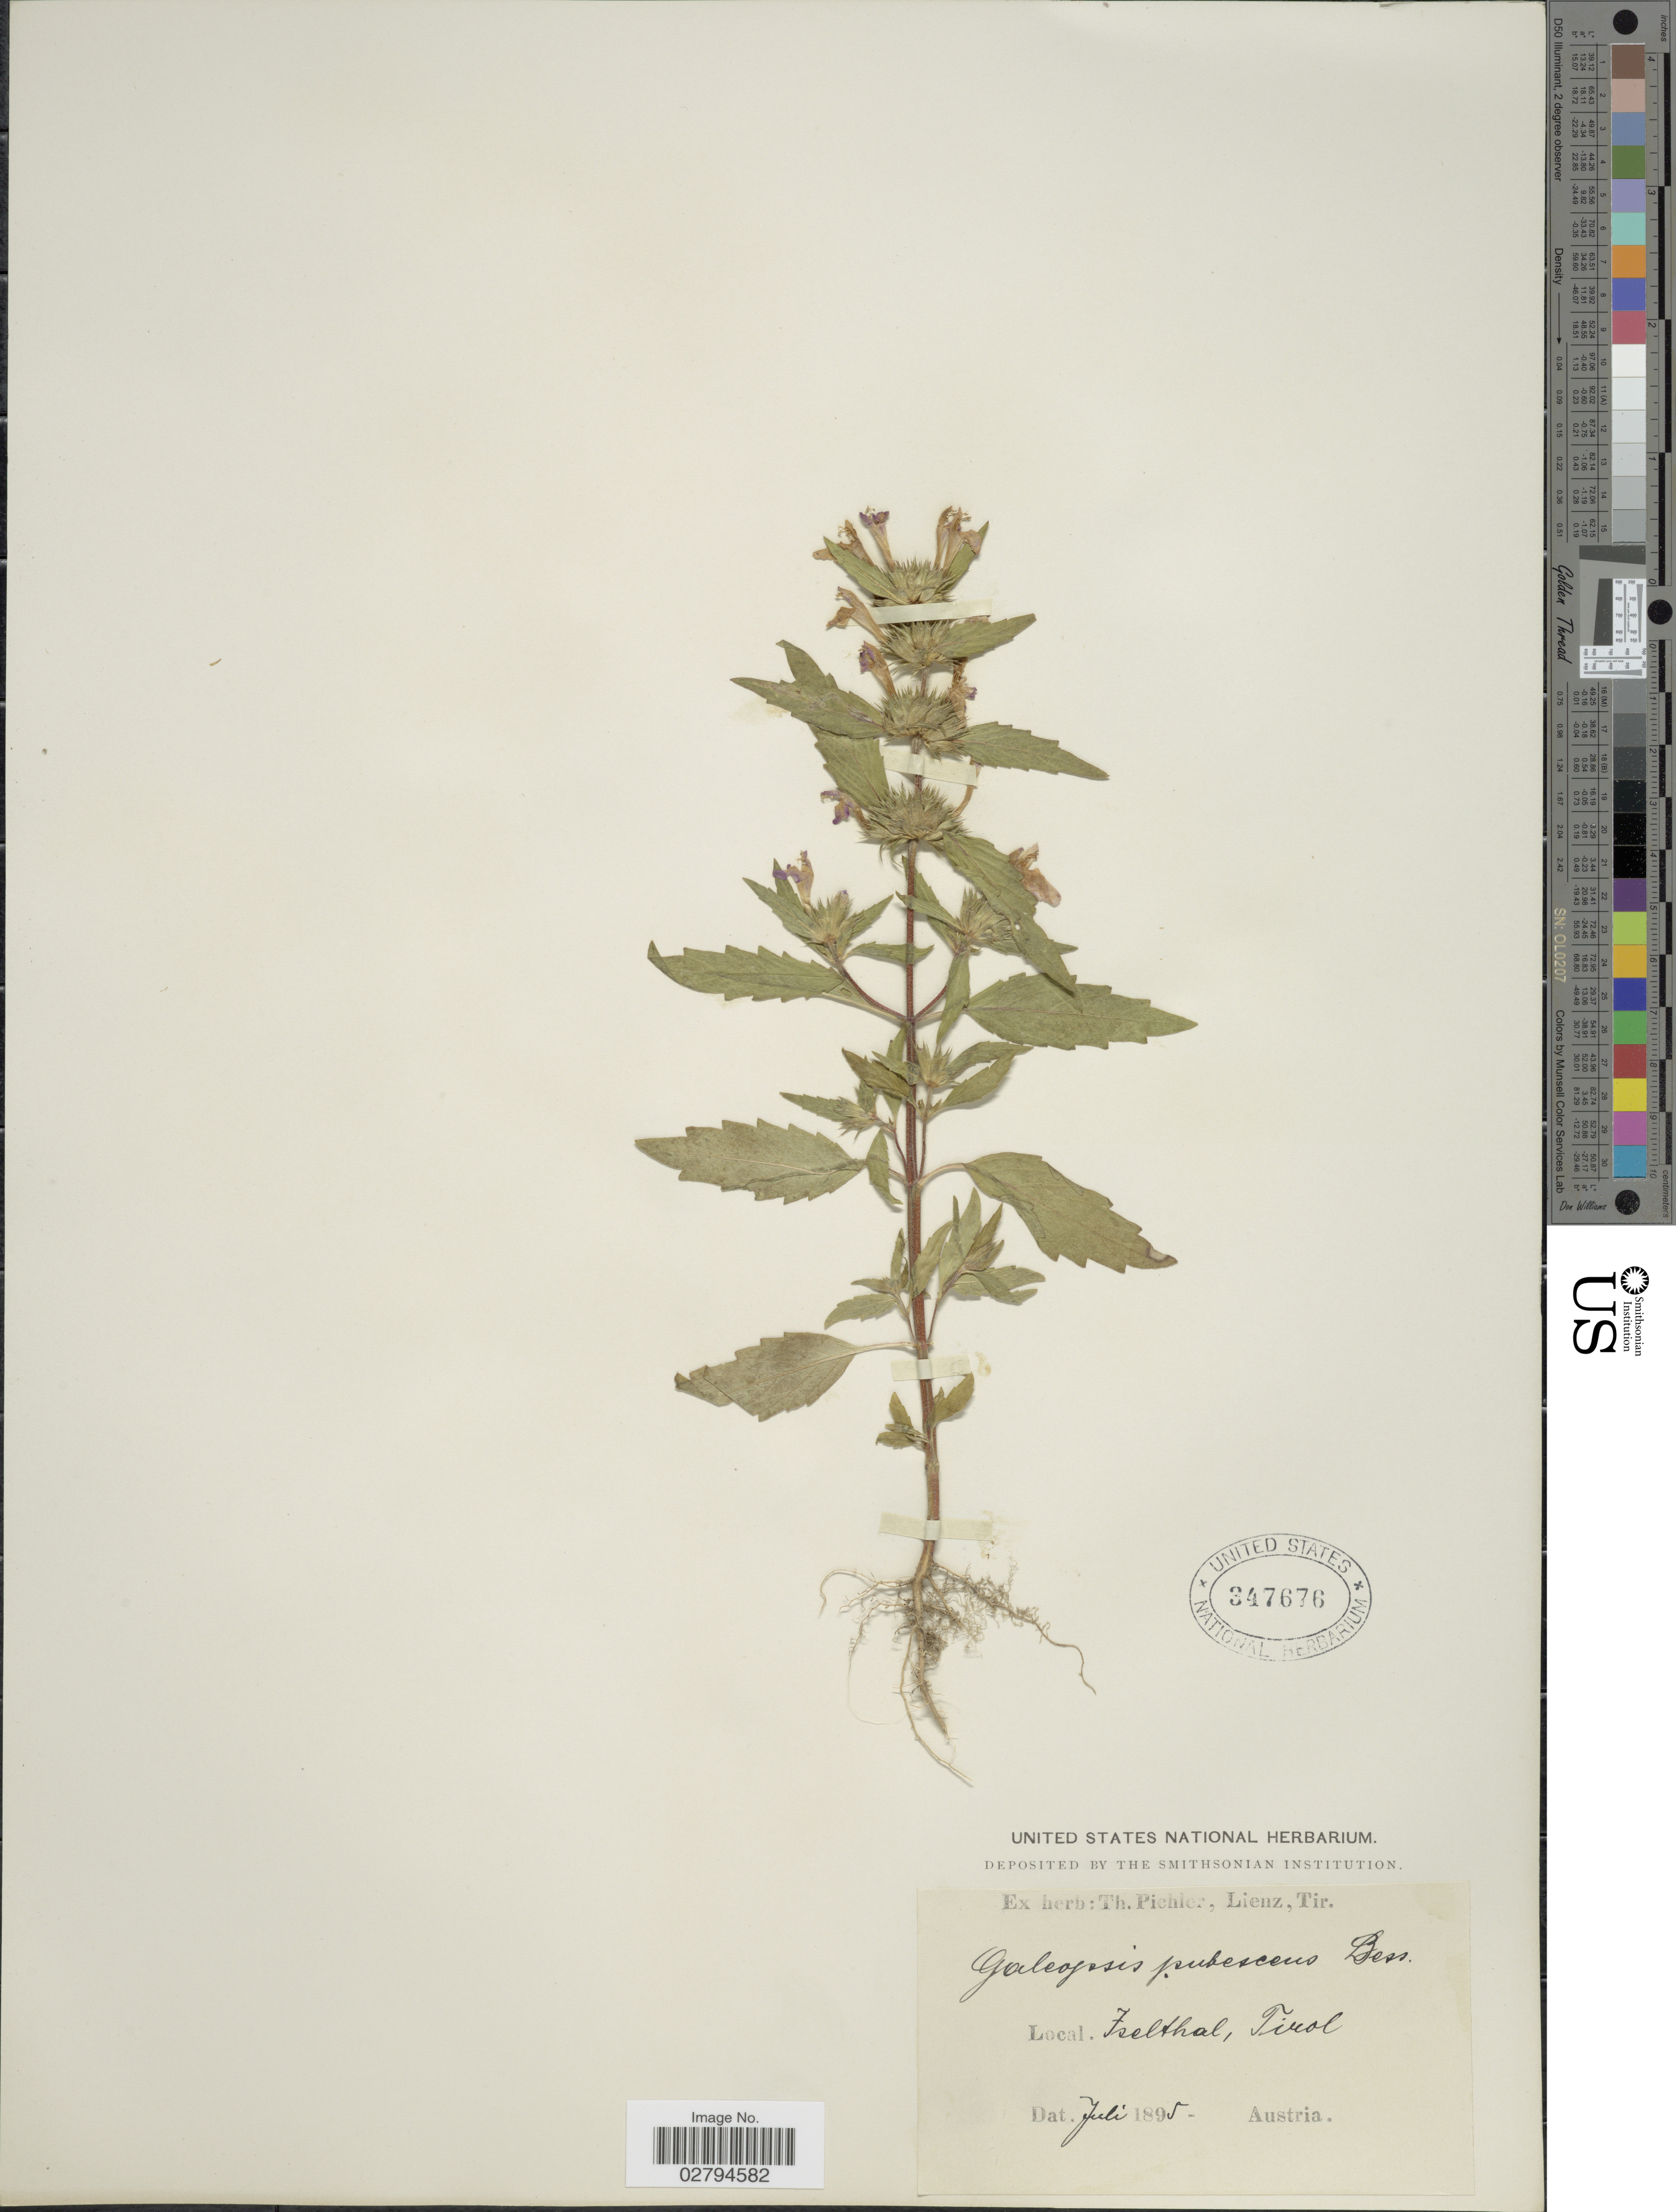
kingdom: Plantae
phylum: Tracheophyta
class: Magnoliopsida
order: Lamiales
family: Lamiaceae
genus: Galeopsis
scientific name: Galeopsis pubescens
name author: Besser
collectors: ex herb. T. Pichler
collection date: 1895-07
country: Austria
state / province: Tirol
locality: Iselthal.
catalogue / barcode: US 347676